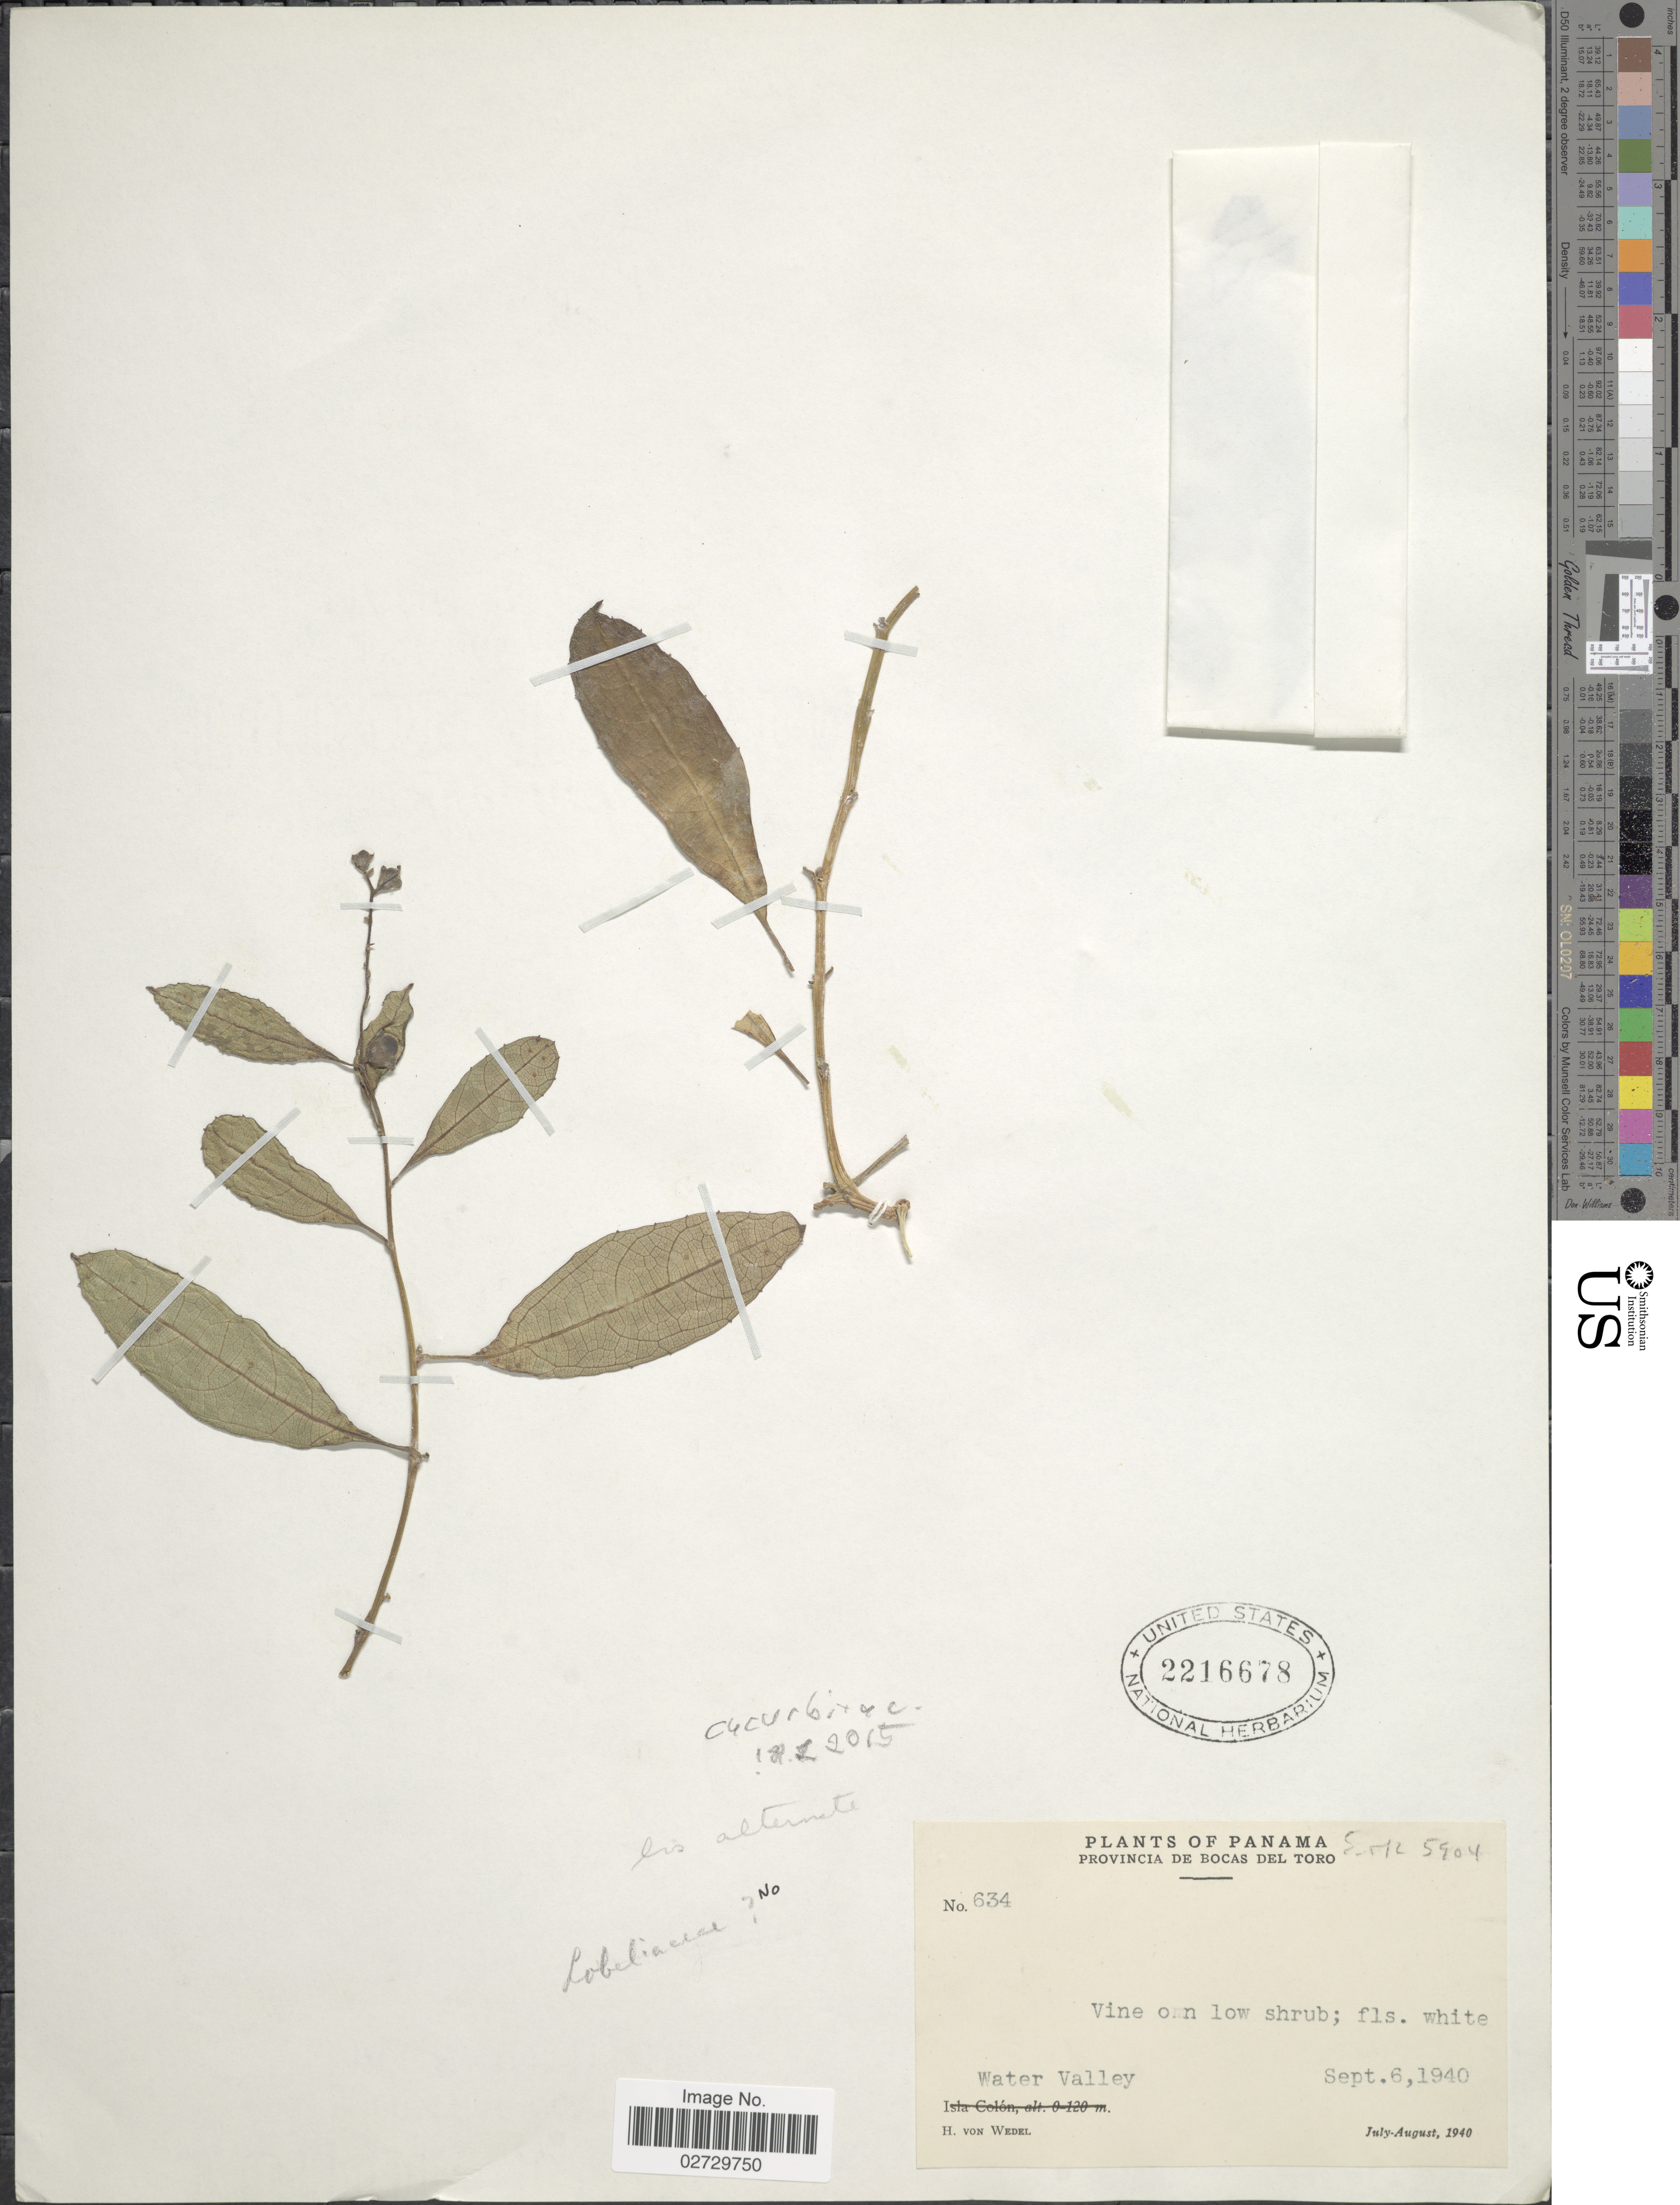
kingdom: Plantae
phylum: Tracheophyta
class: Magnoliopsida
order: Cucurbitales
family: Cucurbitaceae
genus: Cayaponia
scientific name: Cayaponia sp.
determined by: Nee, Michael H.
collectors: H. von Wedel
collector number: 634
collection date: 1940-09-06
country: Panama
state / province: Bocas del Toro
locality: Provincia de Bocas del Toro. Water Valley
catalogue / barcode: US 2216678